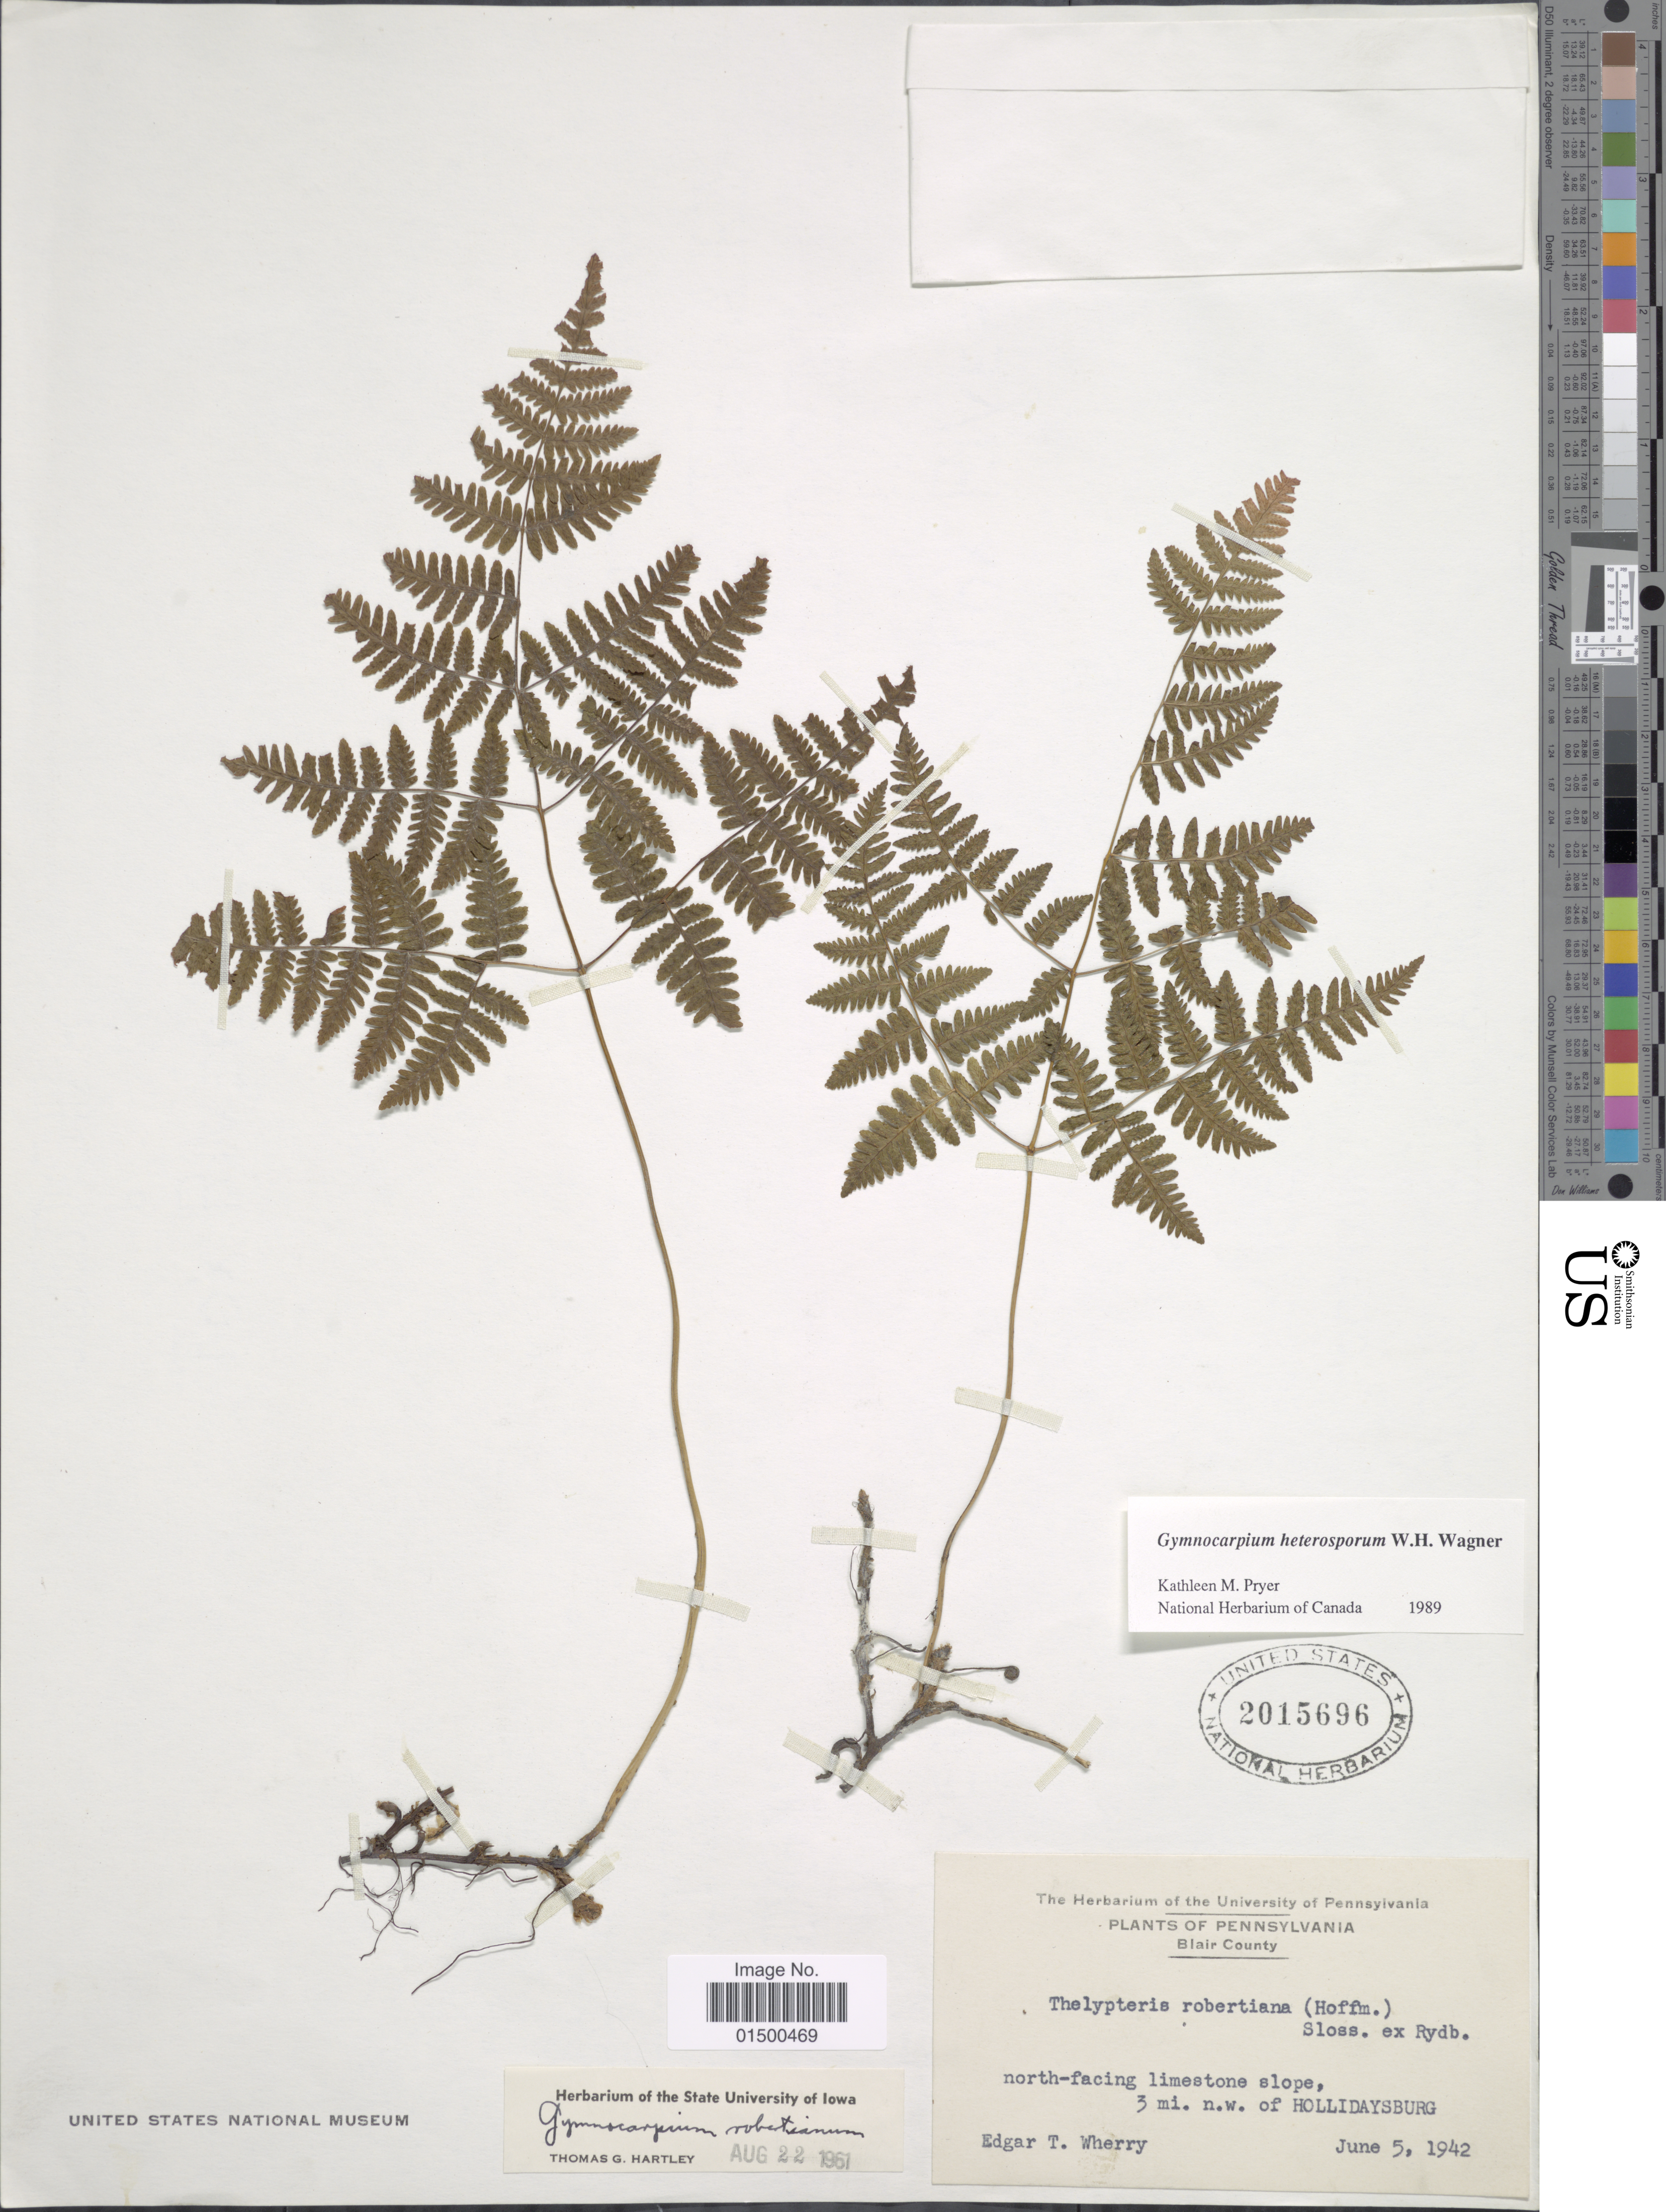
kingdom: Plantae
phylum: Tracheophyta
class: Polypodiopsida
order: Polypodiales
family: Cystopteridaceae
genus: Gymnocarpium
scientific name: Gymnocarpium x heterosporum W.H. Wagner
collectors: E. T. Wherry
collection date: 1942-06-05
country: United States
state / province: Pennsylvania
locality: Blair County, north-facing limestone slope, 3 mi. n.w. of Hollidaysburg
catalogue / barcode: US 2015696